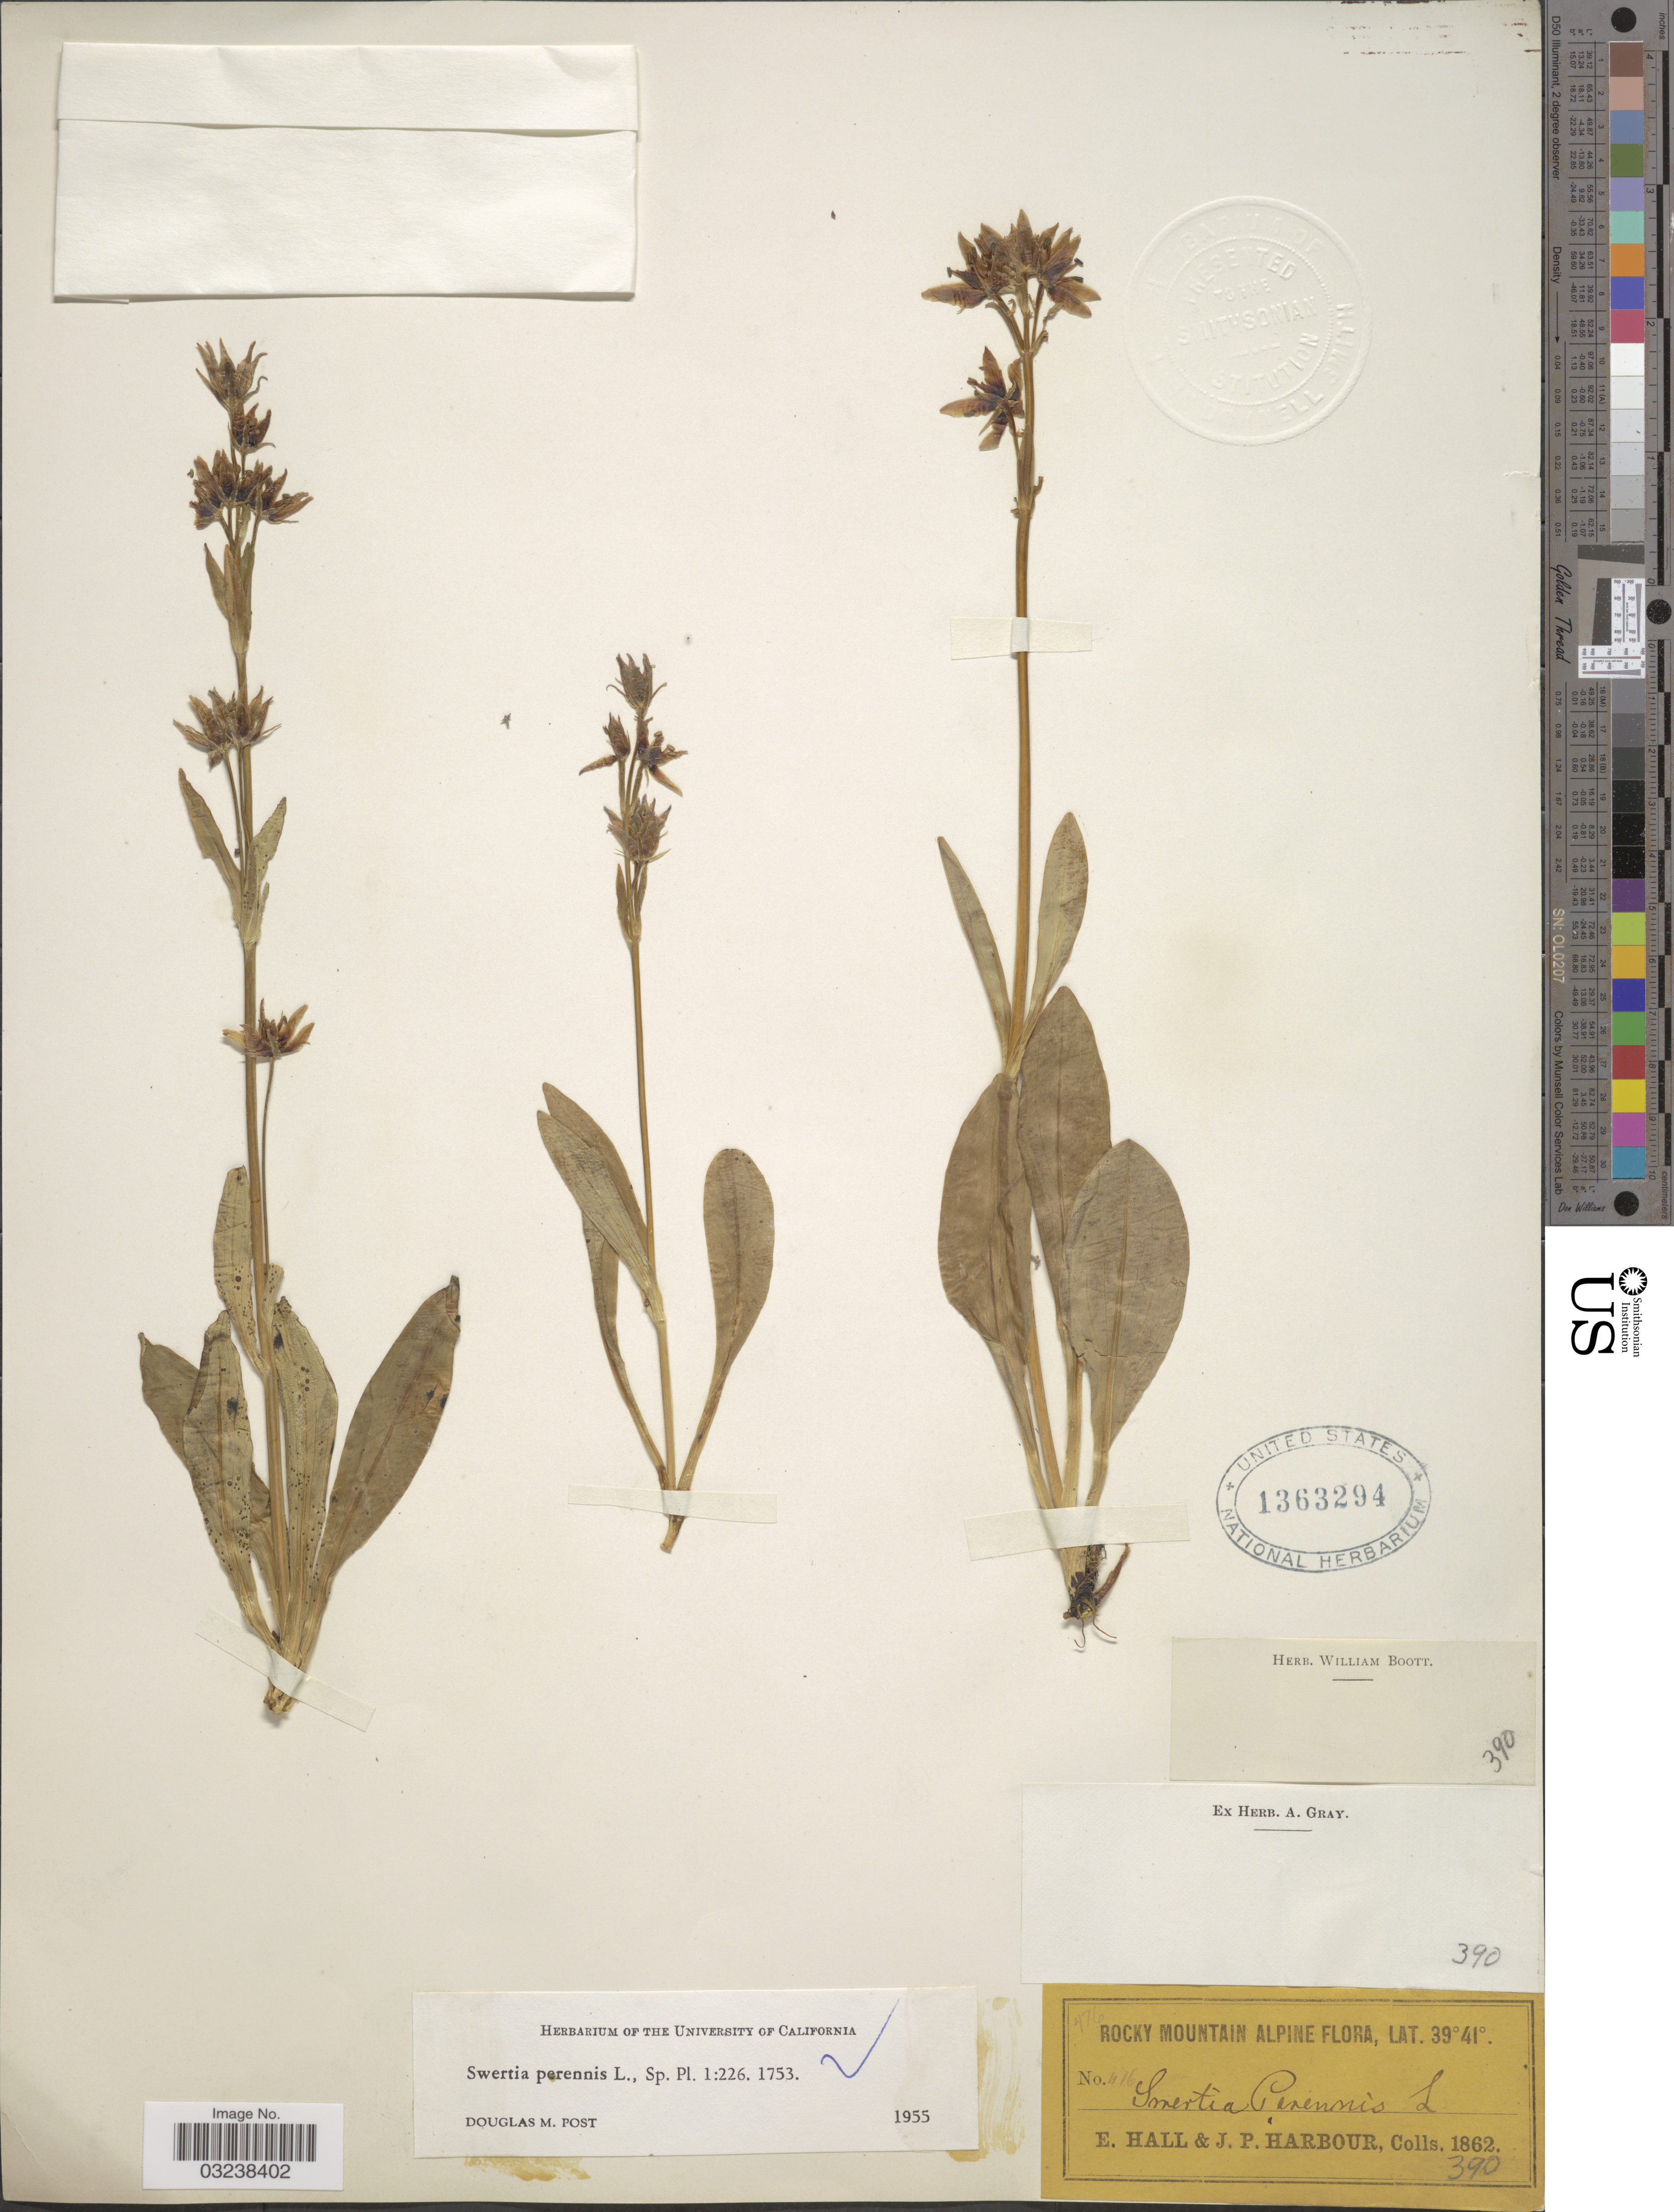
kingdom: Plantae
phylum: Tracheophyta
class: Magnoliopsida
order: Gentianales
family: Gentianaceae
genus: Swertia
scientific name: Swertia perennis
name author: L.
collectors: E. Hall & J. Harbour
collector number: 1176*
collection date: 1862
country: United States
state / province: Colorado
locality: Rocky Mtns. Alpine.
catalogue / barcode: US 1363294